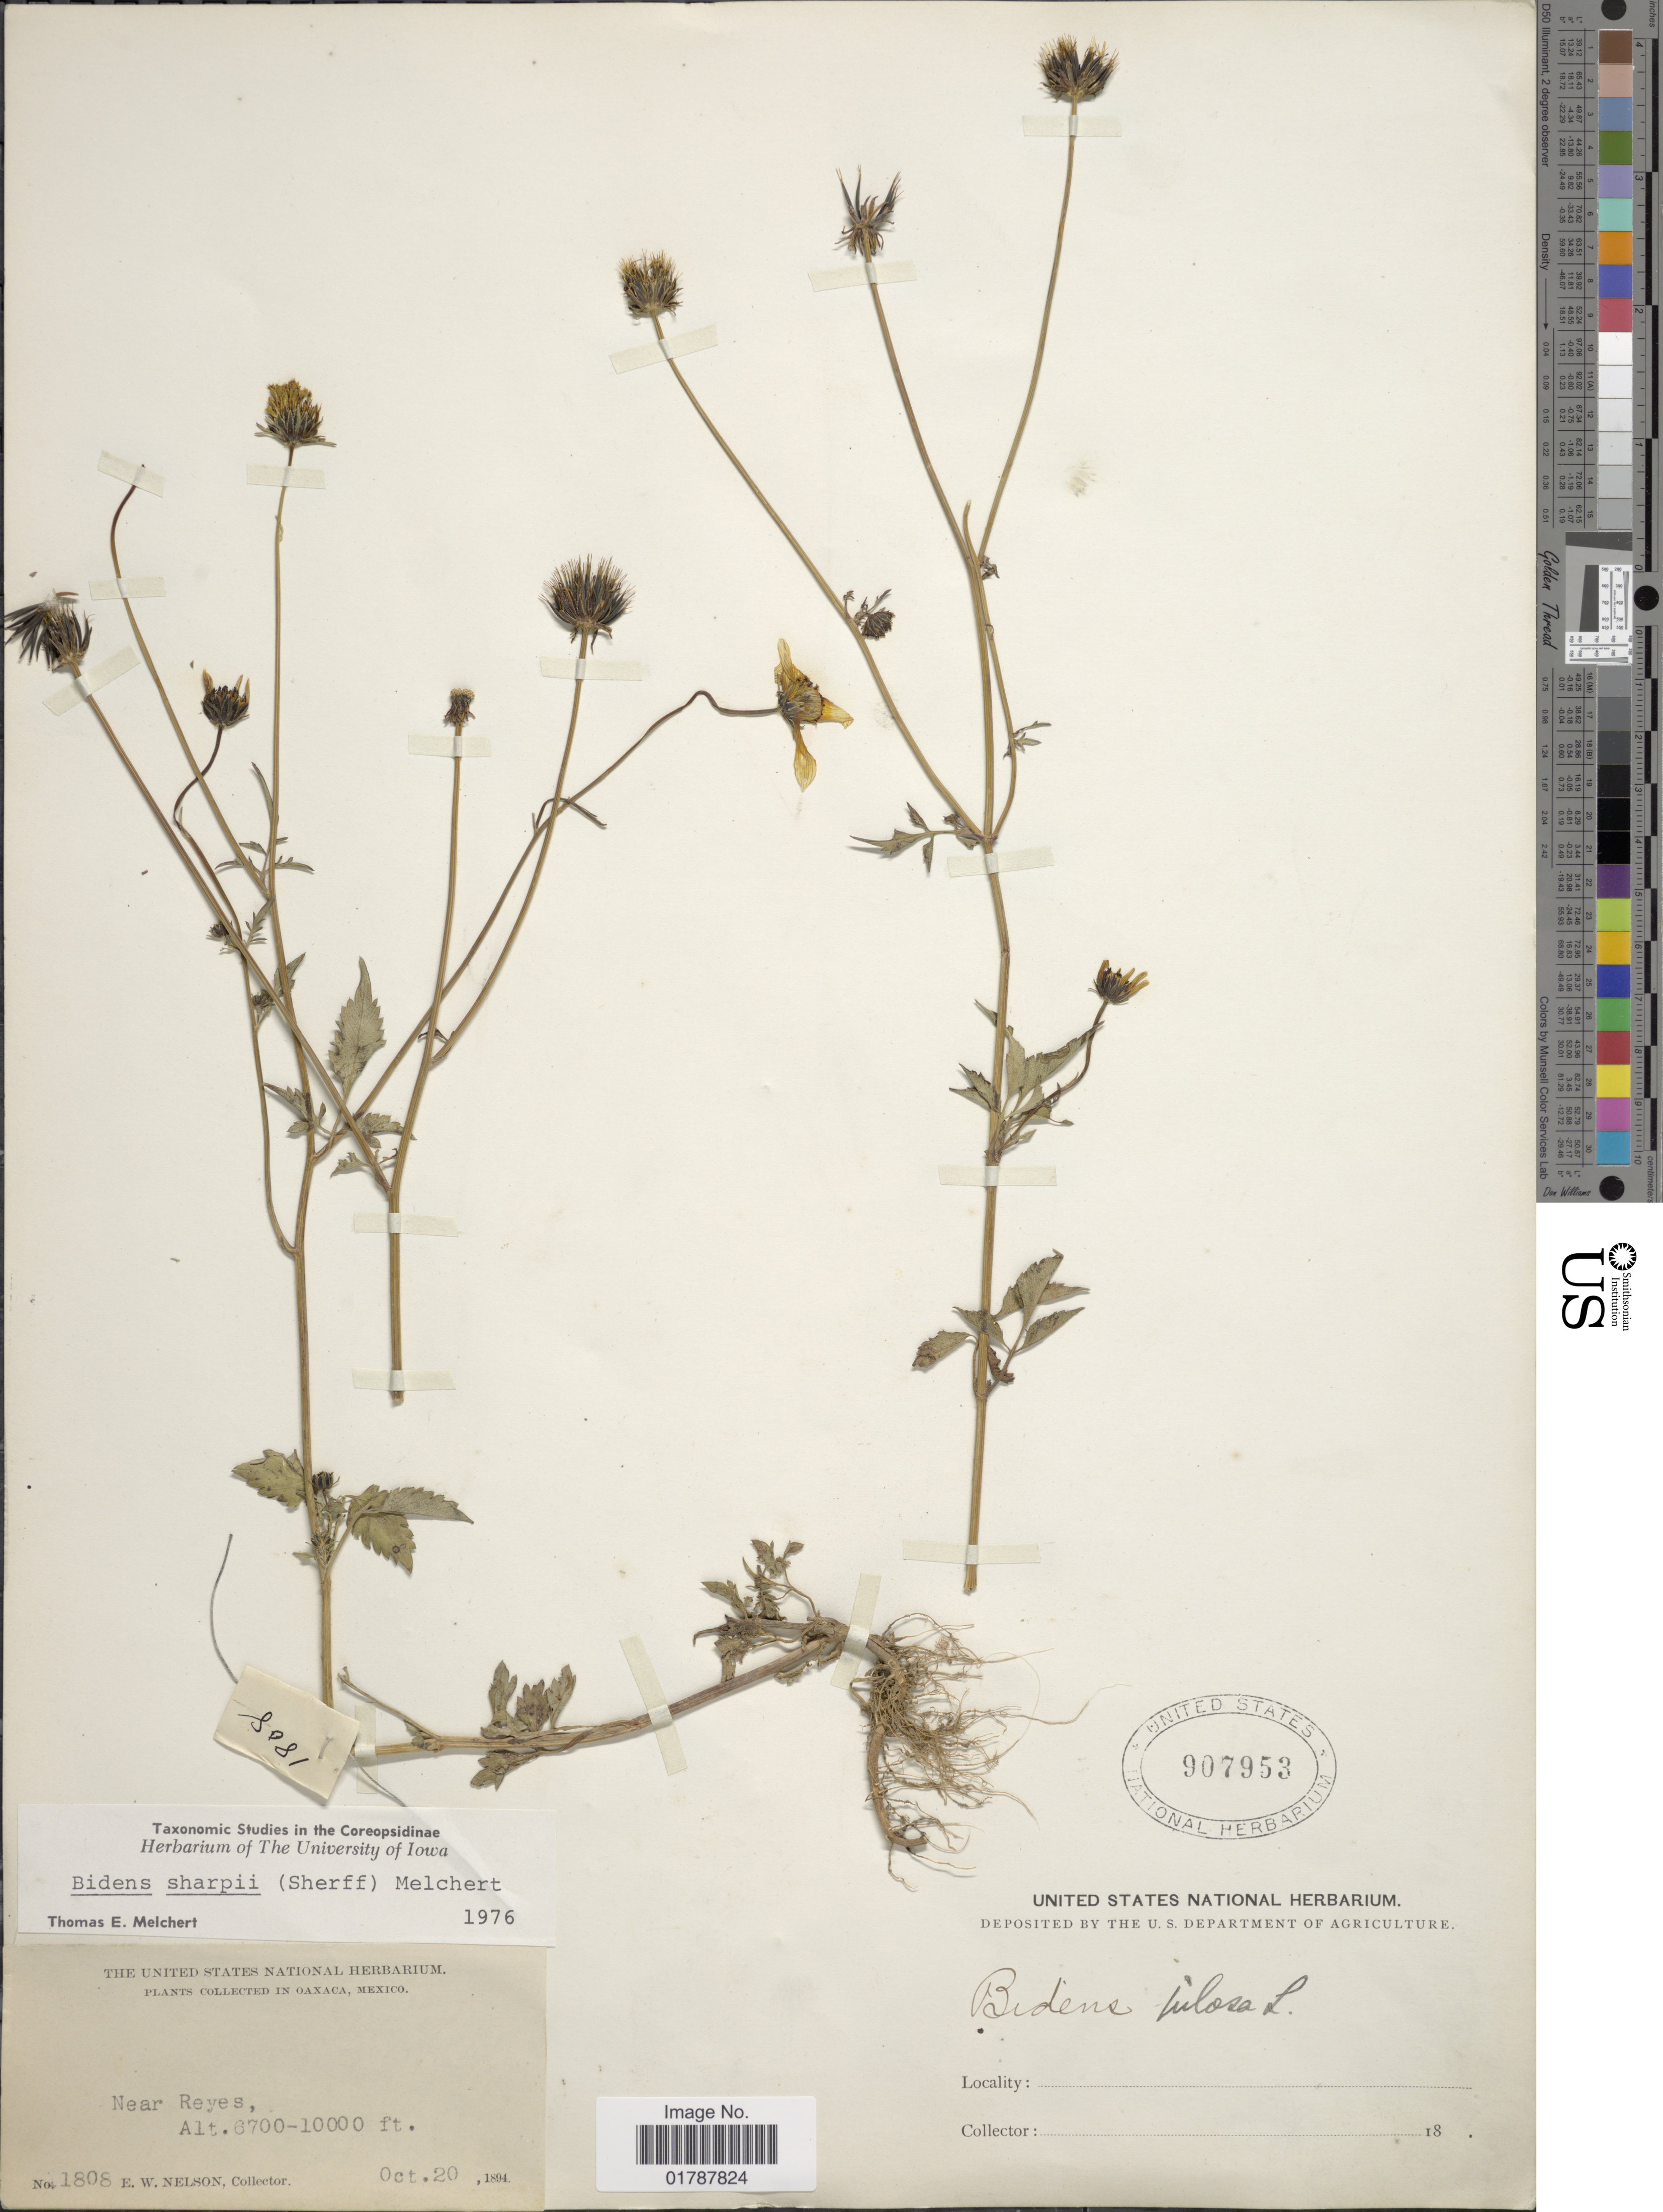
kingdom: Plantae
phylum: Tracheophyta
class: Magnoliopsida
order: Asterales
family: Asteraceae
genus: Bidens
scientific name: Bidens sharpii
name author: (Sherff) Melchert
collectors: E. W. Nelson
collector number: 1808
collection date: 1894-10-20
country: Mexico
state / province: Oaxaca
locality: In Oaxaca, Mexico, Near Reyes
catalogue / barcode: US 907953